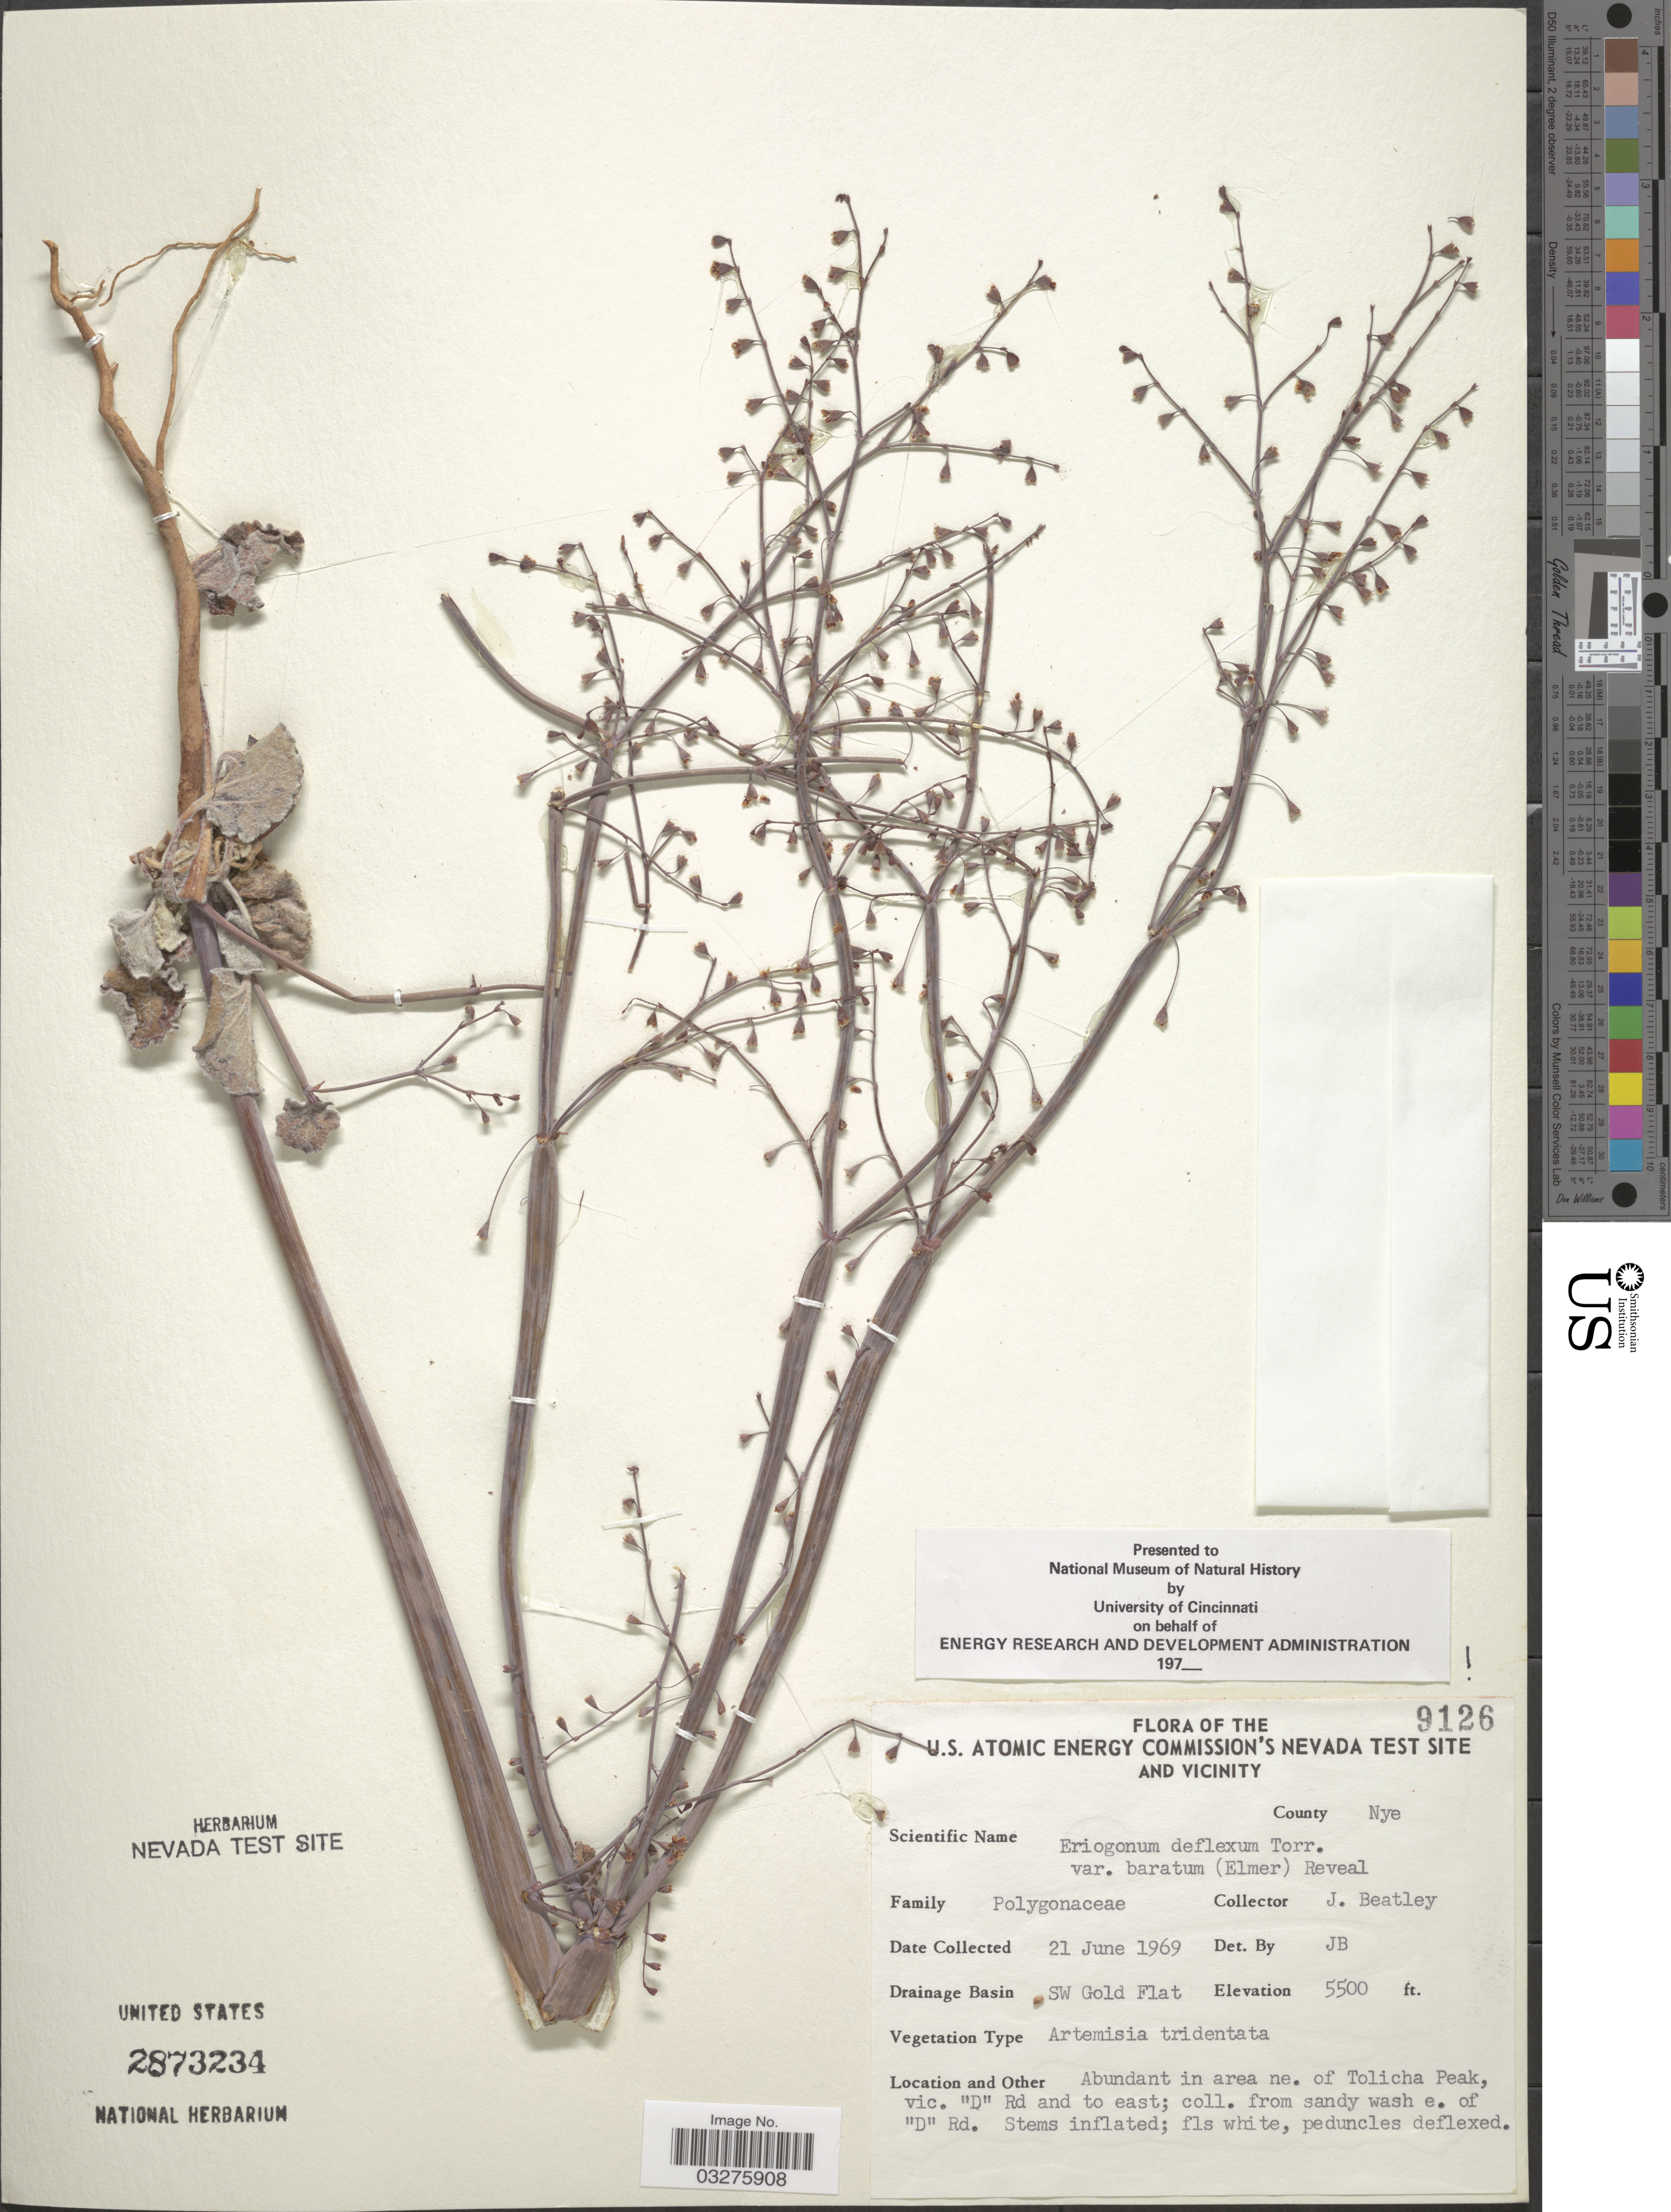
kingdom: Plantae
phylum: Tracheophyta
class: Magnoliopsida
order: Caryophyllales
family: Polygonaceae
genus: Eriogonum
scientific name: Eriogonum deflexum var. baratum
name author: (Elmer) Reveal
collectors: J. C. Beatley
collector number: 9126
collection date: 1969-06-21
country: United States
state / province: Nevada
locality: The U.S. Atomic Energy Commission's Nevada Test Site and vicinity. County Nye. Drainage Basin SW Gold Flat. Area ne. of Tolicha Peak, vic. "D" Rd and to east; coll. from sandy wash e. of "D" Rd.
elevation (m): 1676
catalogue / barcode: US 2873234